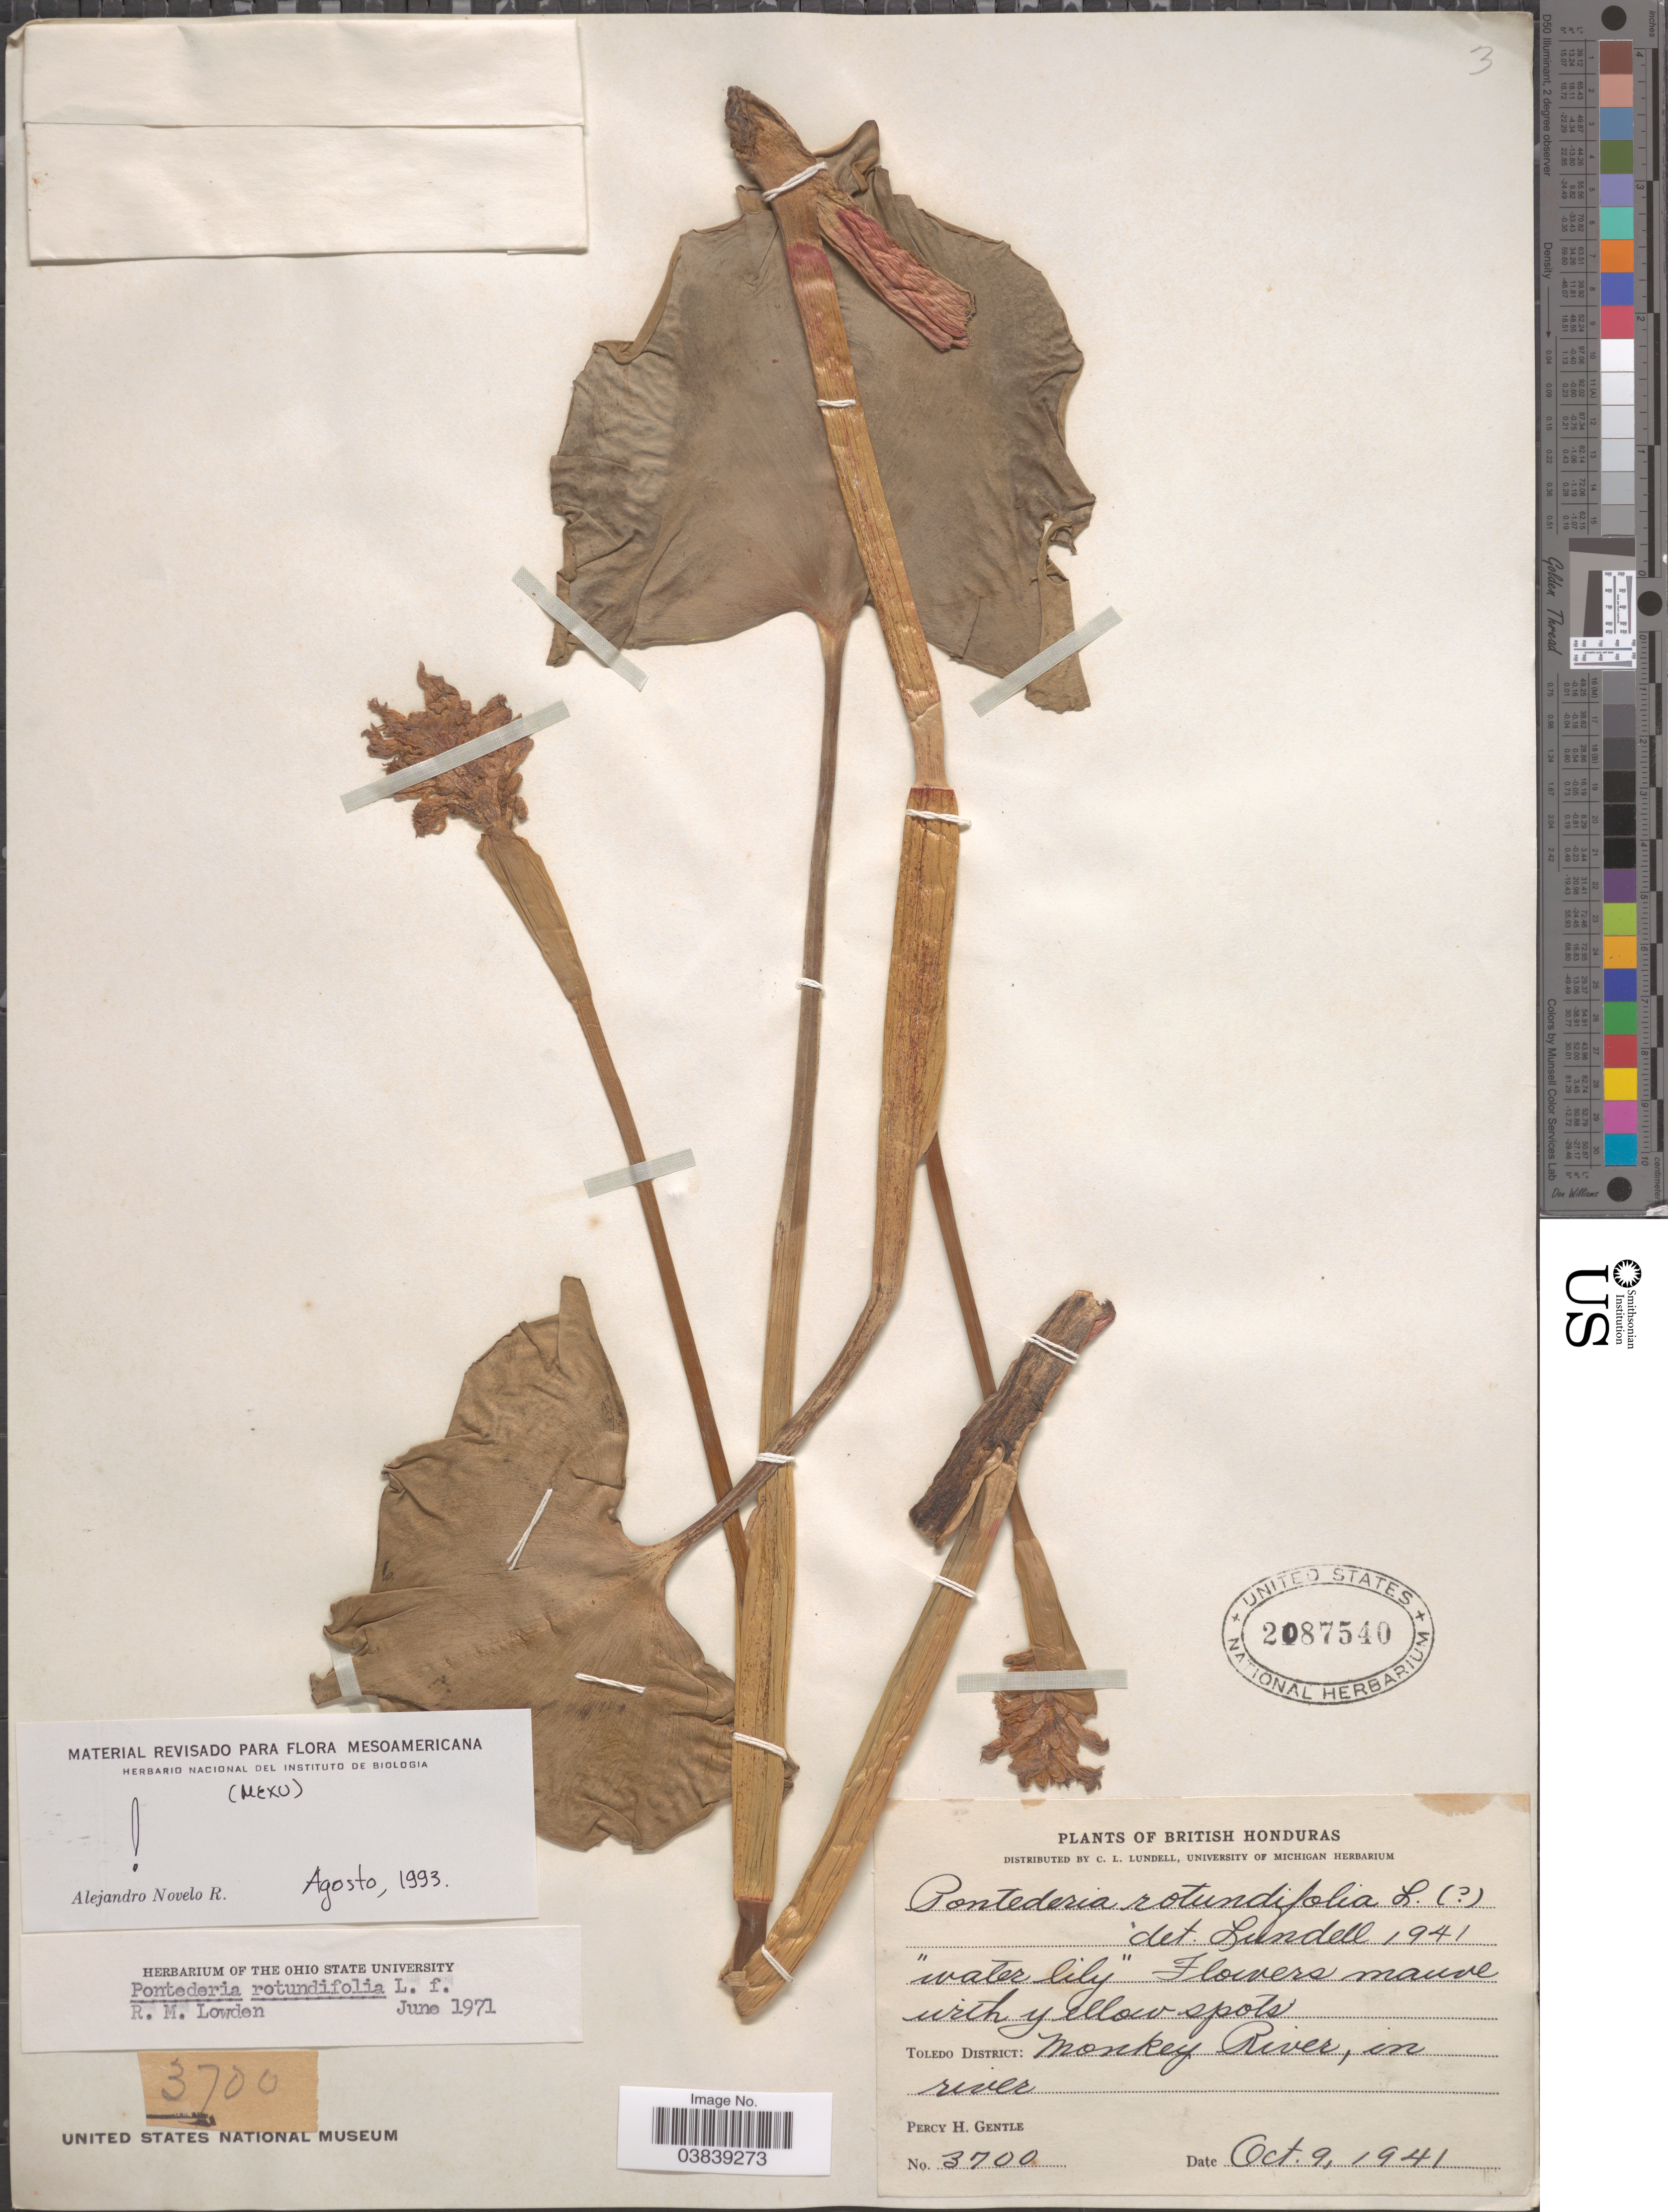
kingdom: Plantae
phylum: Tracheophyta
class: Liliopsida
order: Commelinales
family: Pontederiaceae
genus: Pontederia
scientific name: Pontederia rotundifolia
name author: L. f.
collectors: P. H. Gentle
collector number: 3700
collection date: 1941-10-09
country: Belize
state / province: Toledo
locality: British Honduras. Toledo District: Monkey River, in river.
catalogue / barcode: US 2087540